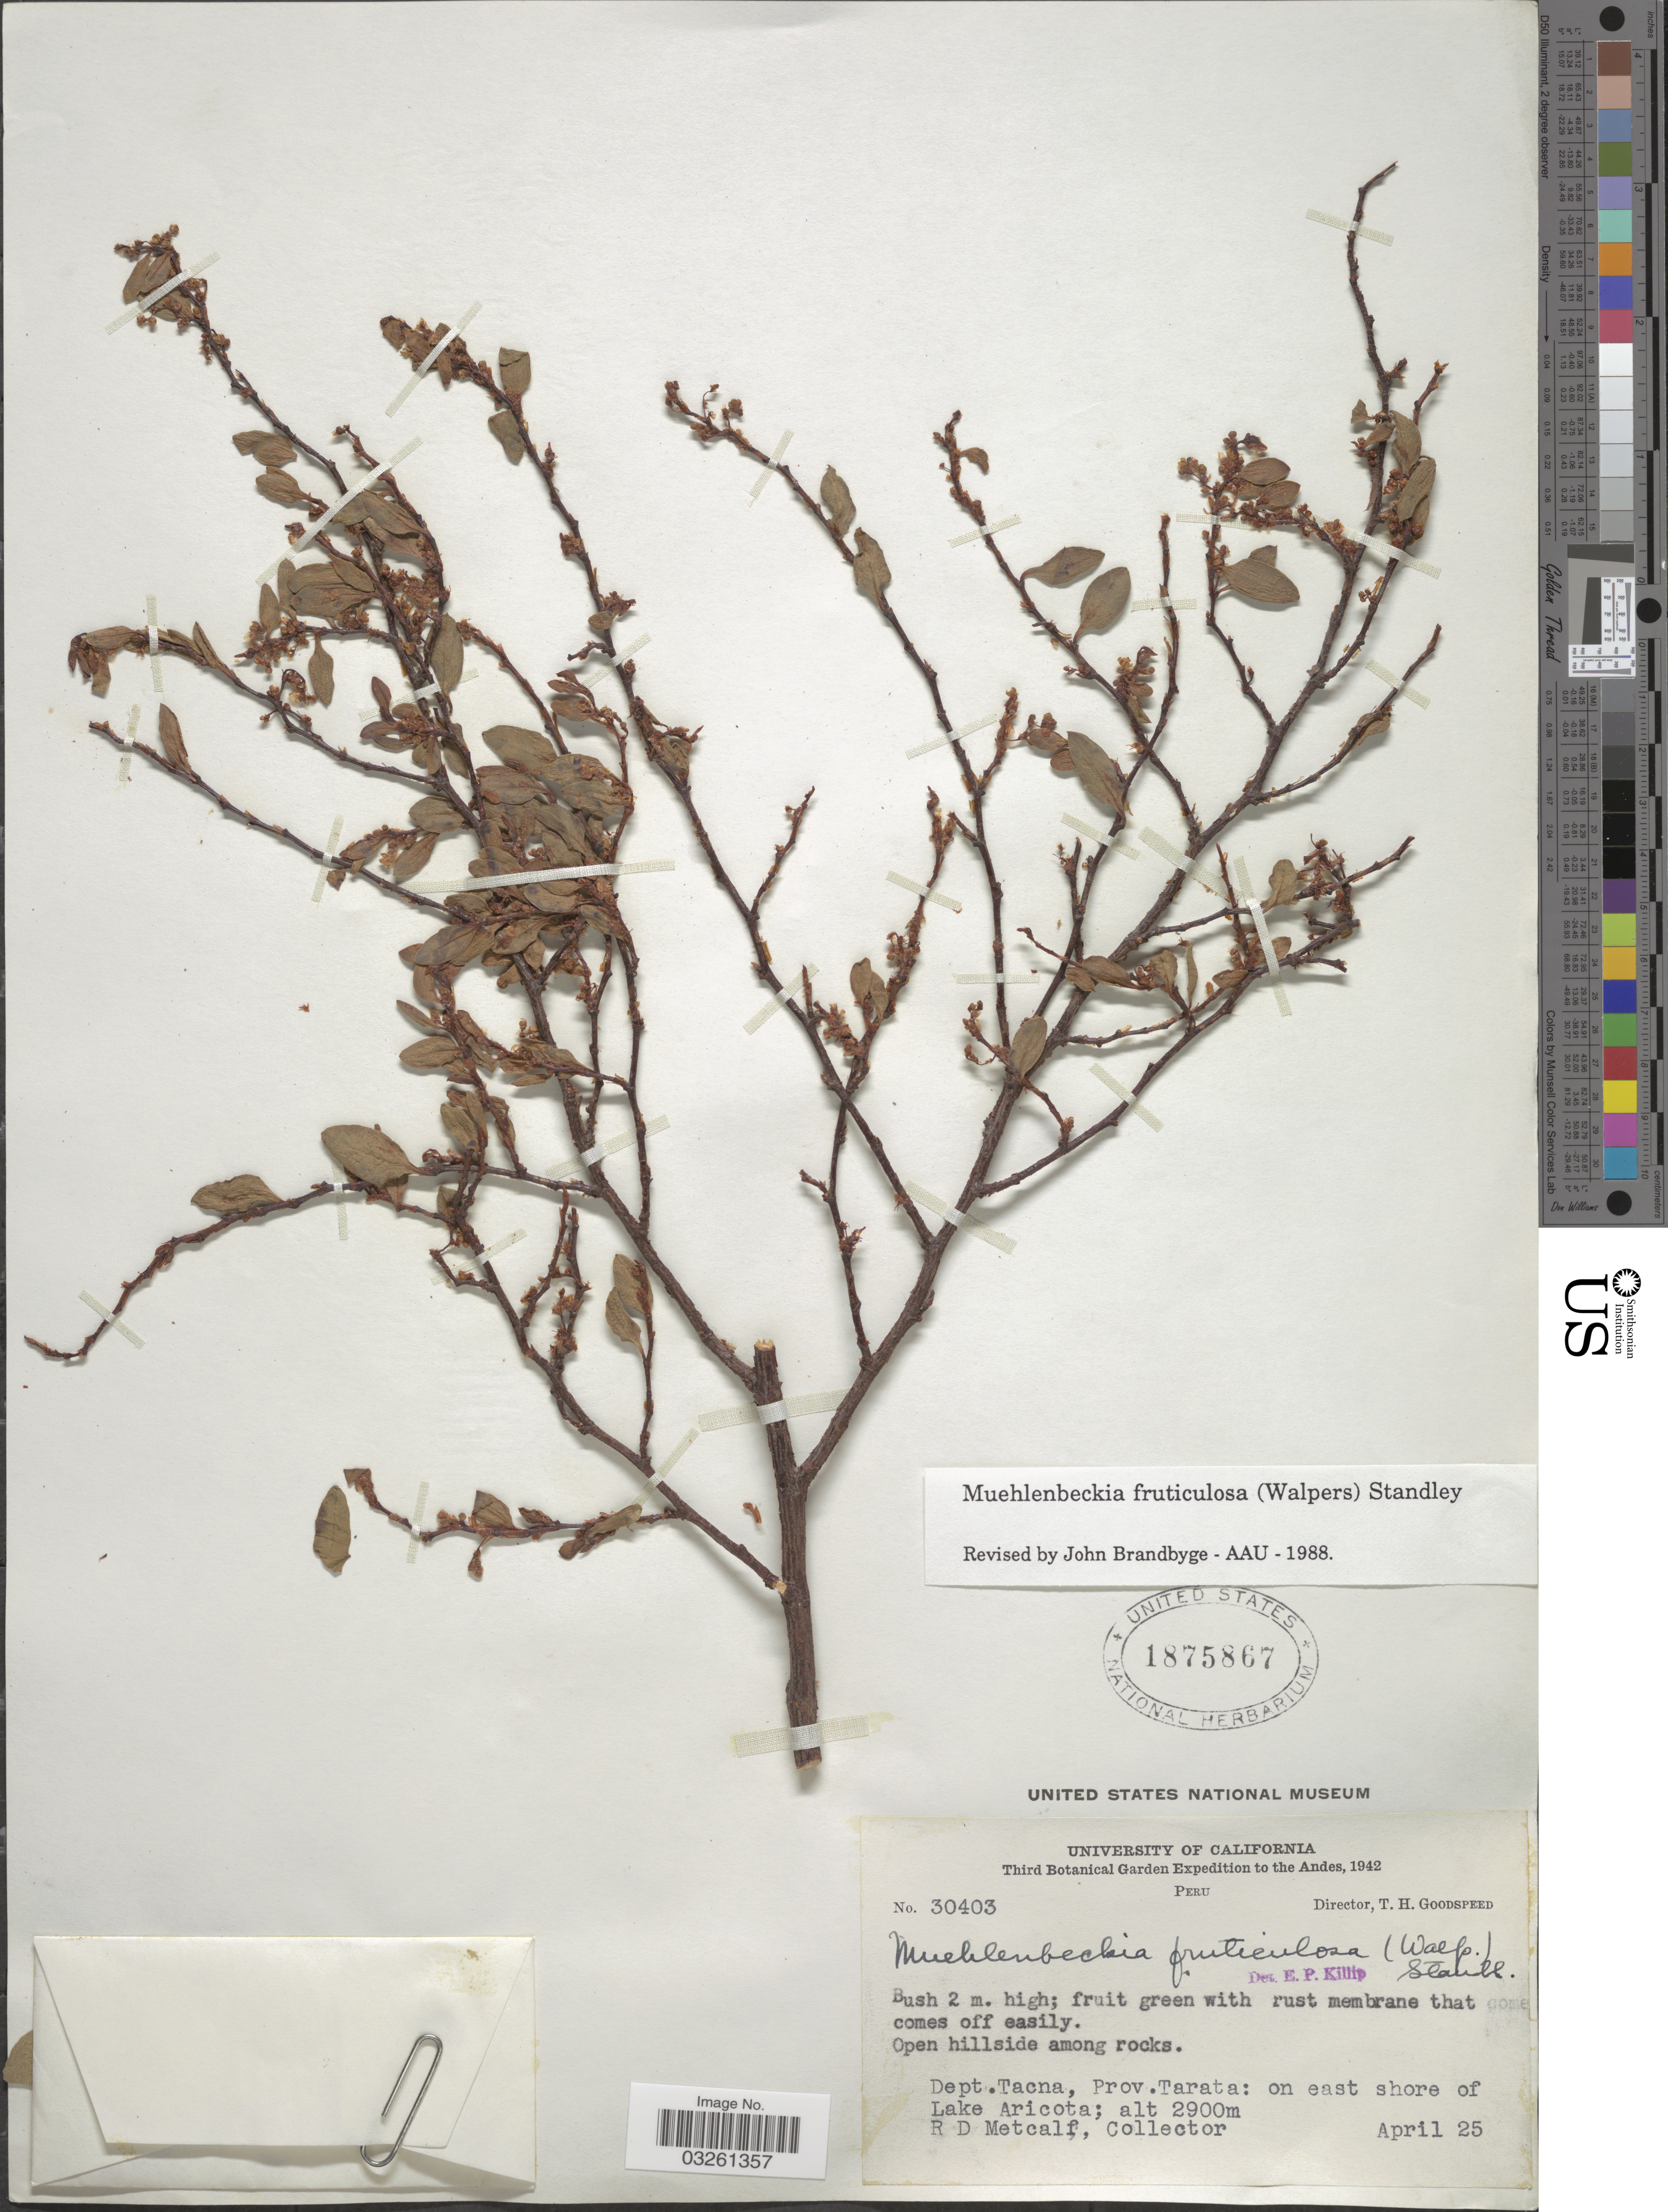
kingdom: Plantae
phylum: Tracheophyta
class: Magnoliopsida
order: Caryophyllales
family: Polygonaceae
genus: Muehlenbeckia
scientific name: Muehlenbeckia fruticulosa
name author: (Walp.) Standl.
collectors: R. D. Metcalf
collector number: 30403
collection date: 1942-04-25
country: Peru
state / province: Tacna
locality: Andes. Dept. Tacna, Prov. Tarata: on east shore of Lake Aricota.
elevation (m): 2900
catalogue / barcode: US 1875867